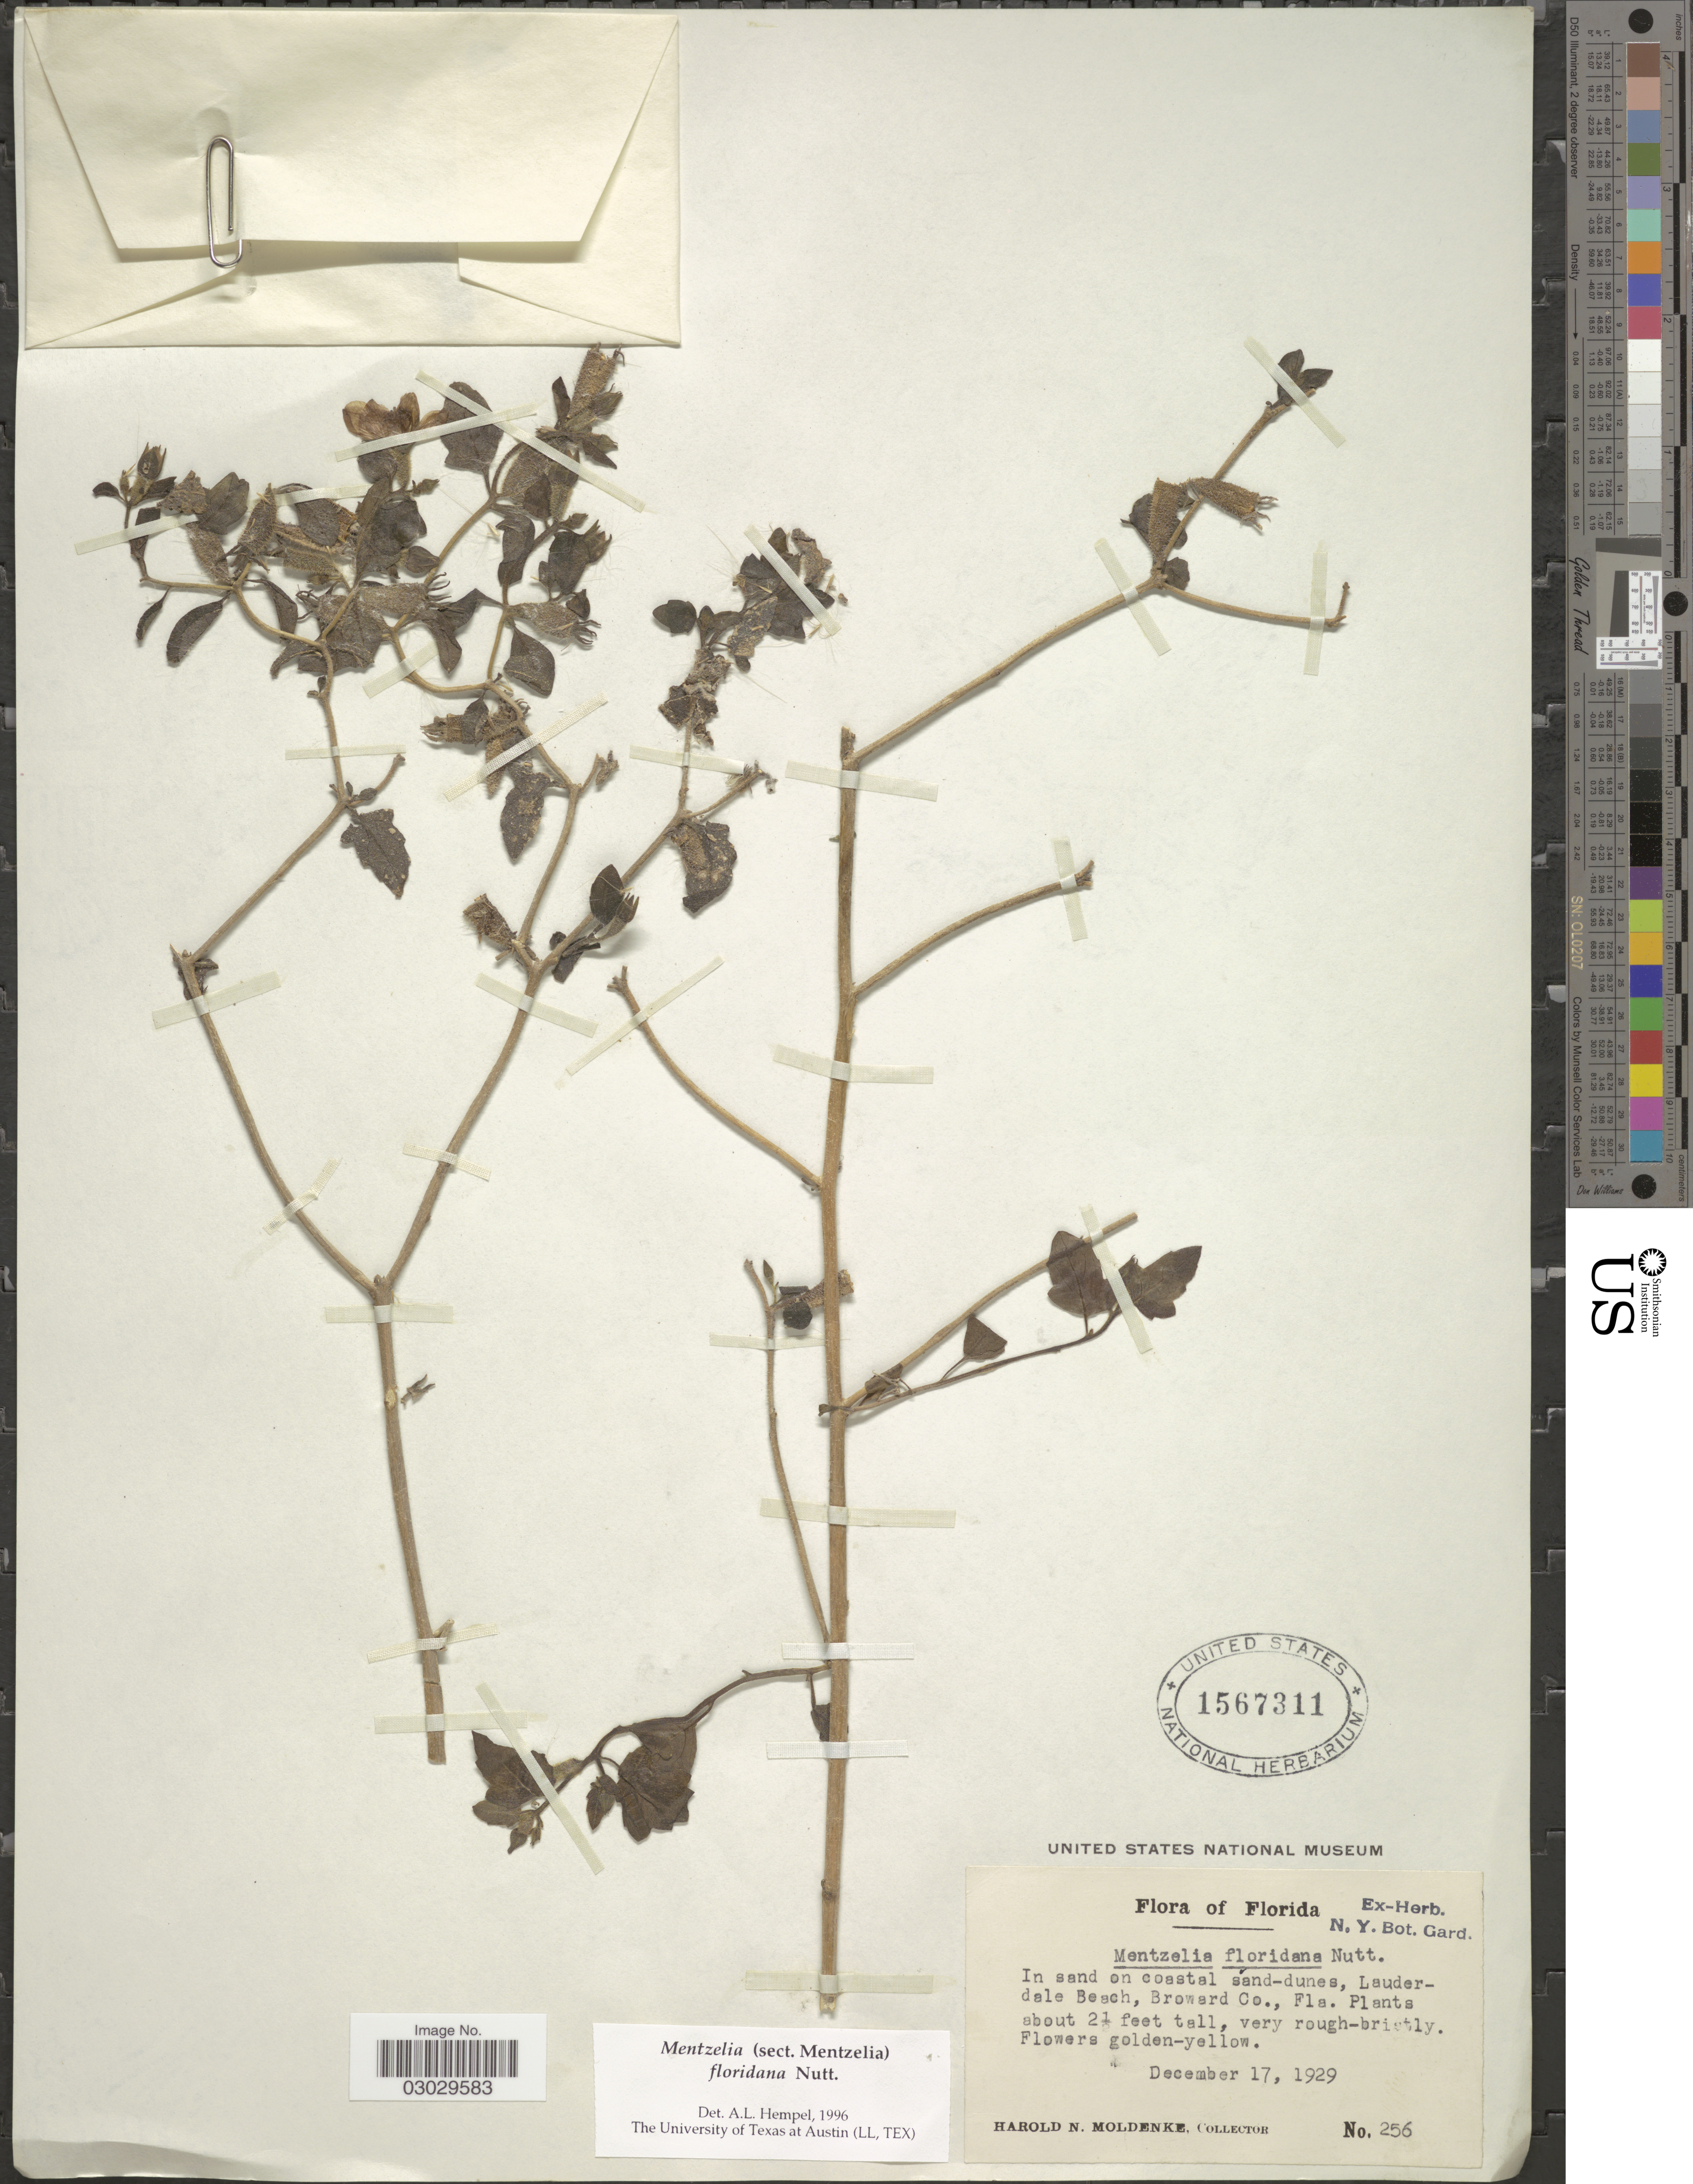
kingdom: Plantae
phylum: Tracheophyta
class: Magnoliopsida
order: Cornales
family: Loasaceae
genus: Mentzelia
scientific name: Mentzelia floridana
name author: Nutt. ex Torr. & A. Gray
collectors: H. N. Moldenke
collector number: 256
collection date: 1929-12-17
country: United States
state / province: Florida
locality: In sand on coastal sand-dunes, Lauderdale Beach, Broward Co.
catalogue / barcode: US 1567311